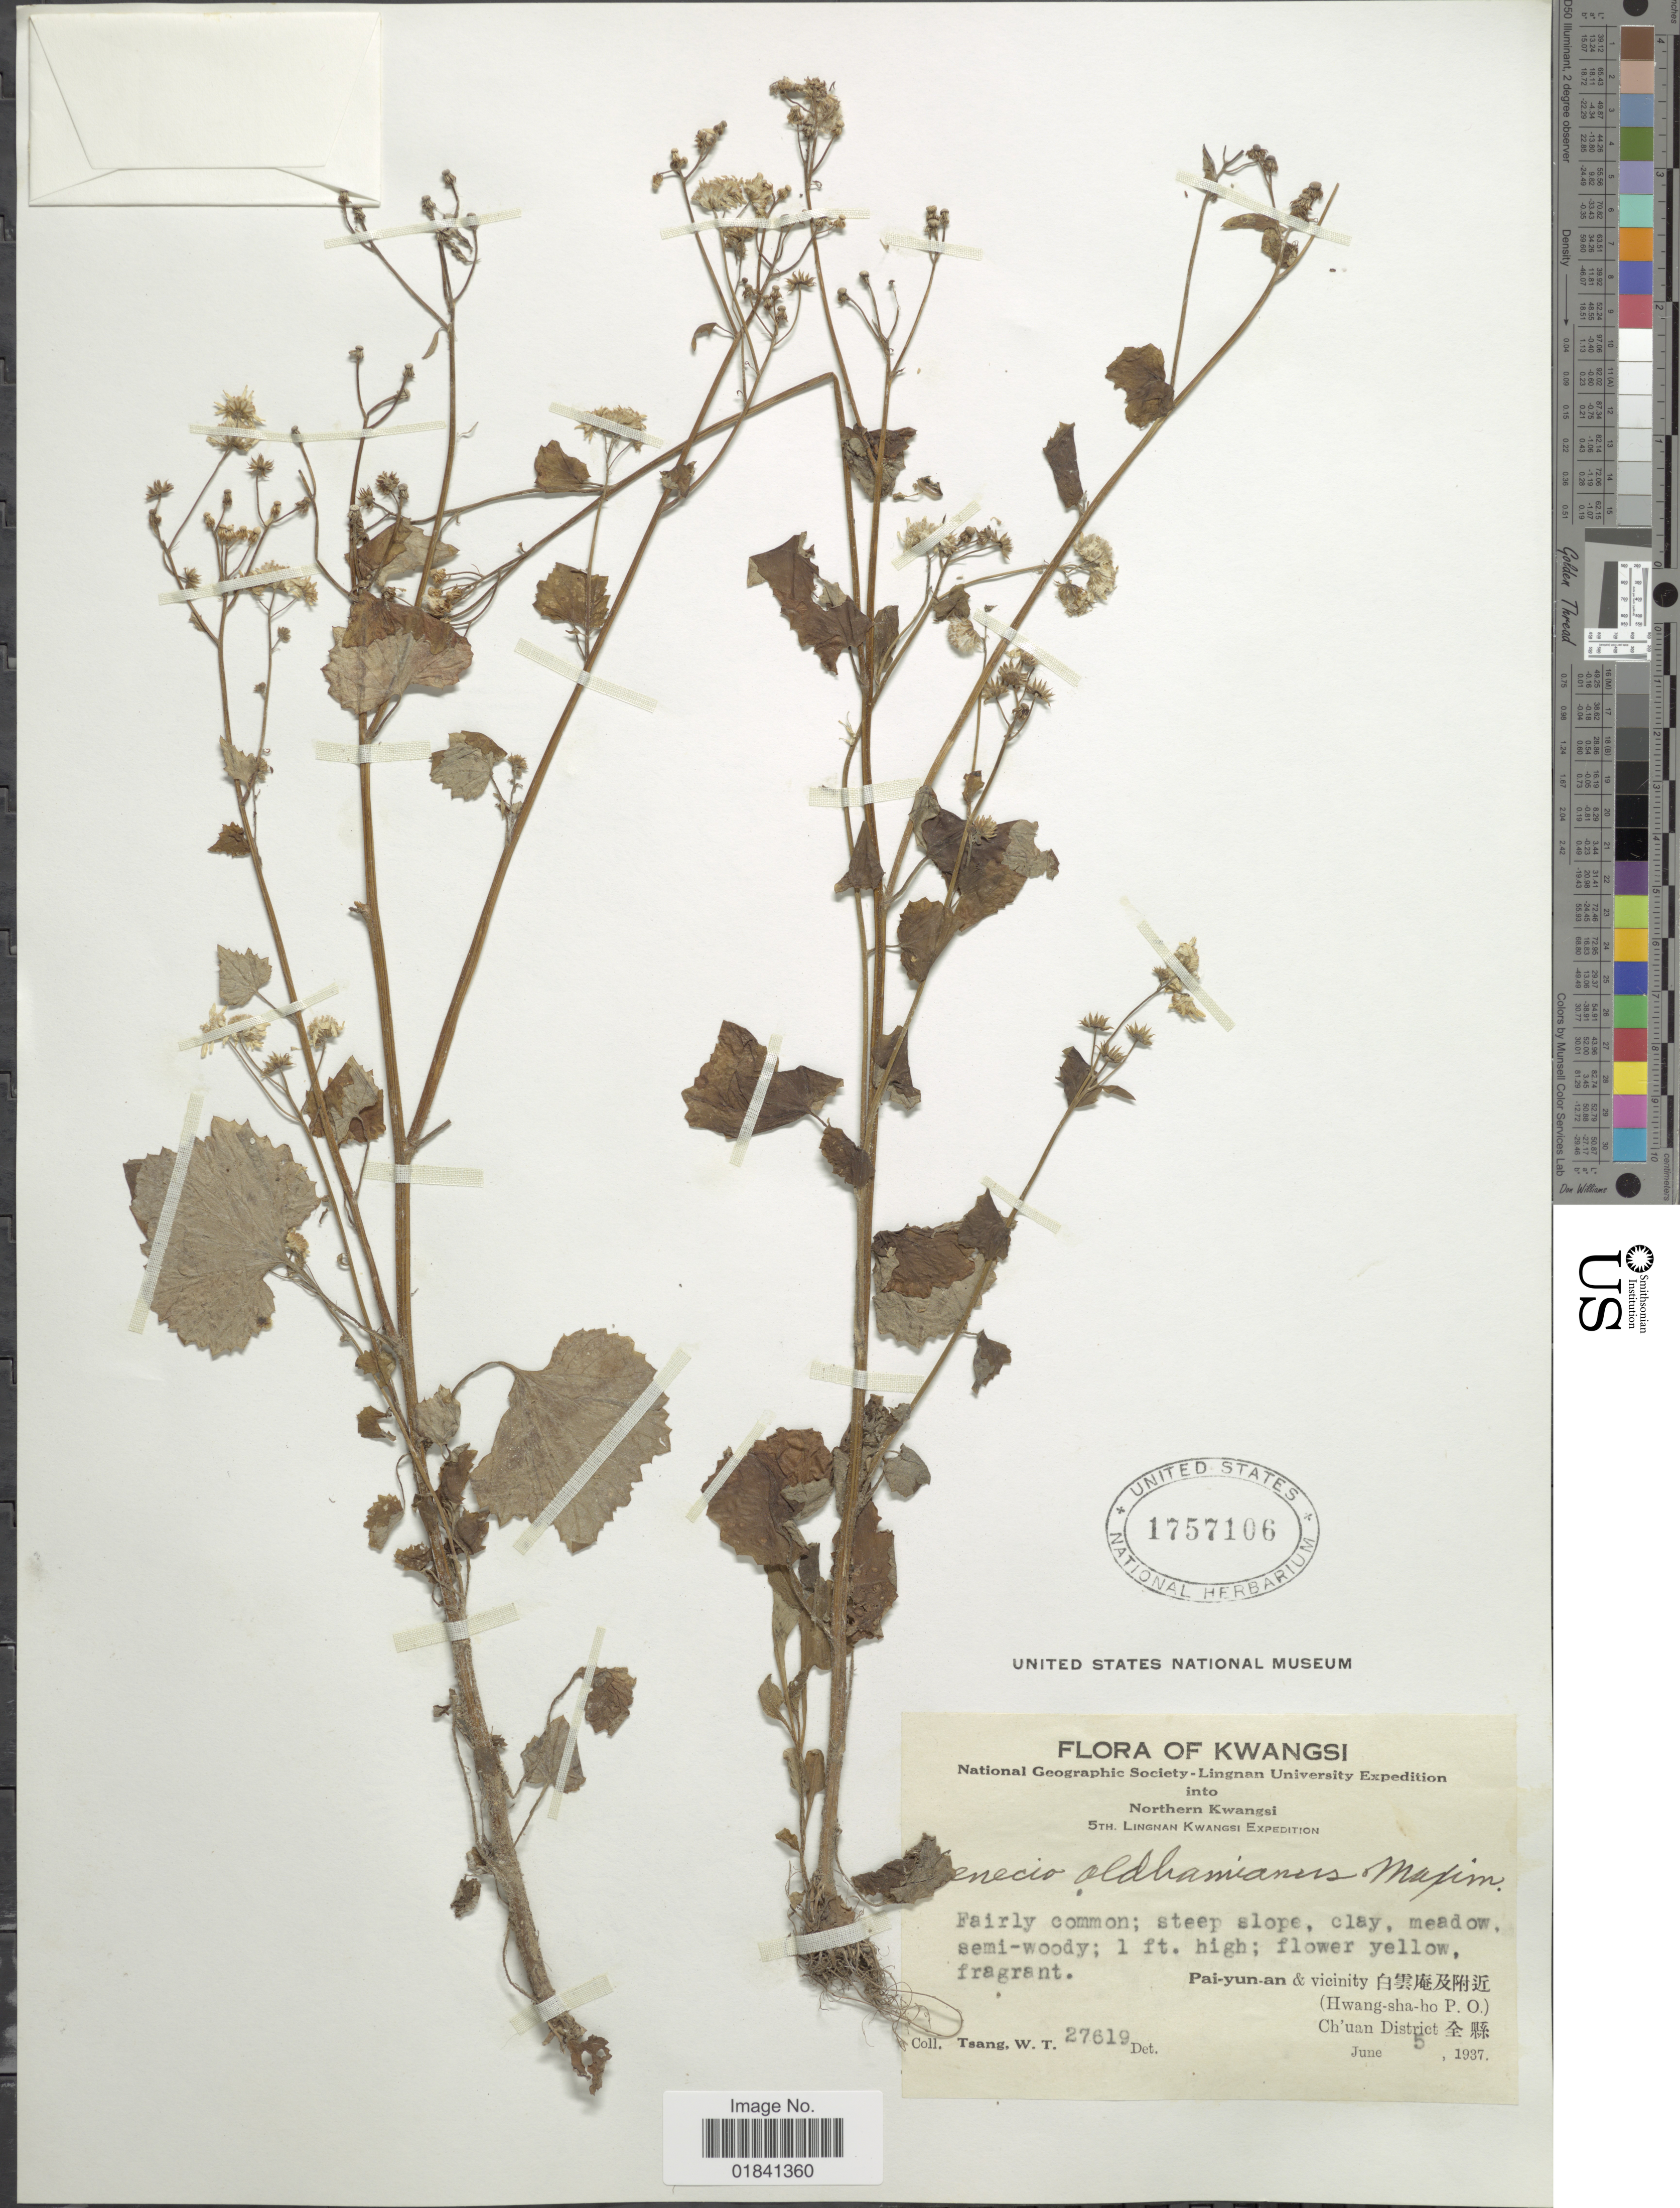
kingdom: Plantae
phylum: Tracheophyta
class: Magnoliopsida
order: Asterales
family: Asteraceae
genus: Senecio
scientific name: Senecio oldhamianus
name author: Maximowicz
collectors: W. T. Tsang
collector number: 27619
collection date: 1937-06-05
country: China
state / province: Guangxi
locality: Northern Kwangsi, Pai-yun-an & vicinity (Hwang-sha-ho P.O.), Ch'uan District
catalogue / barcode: US 1757106